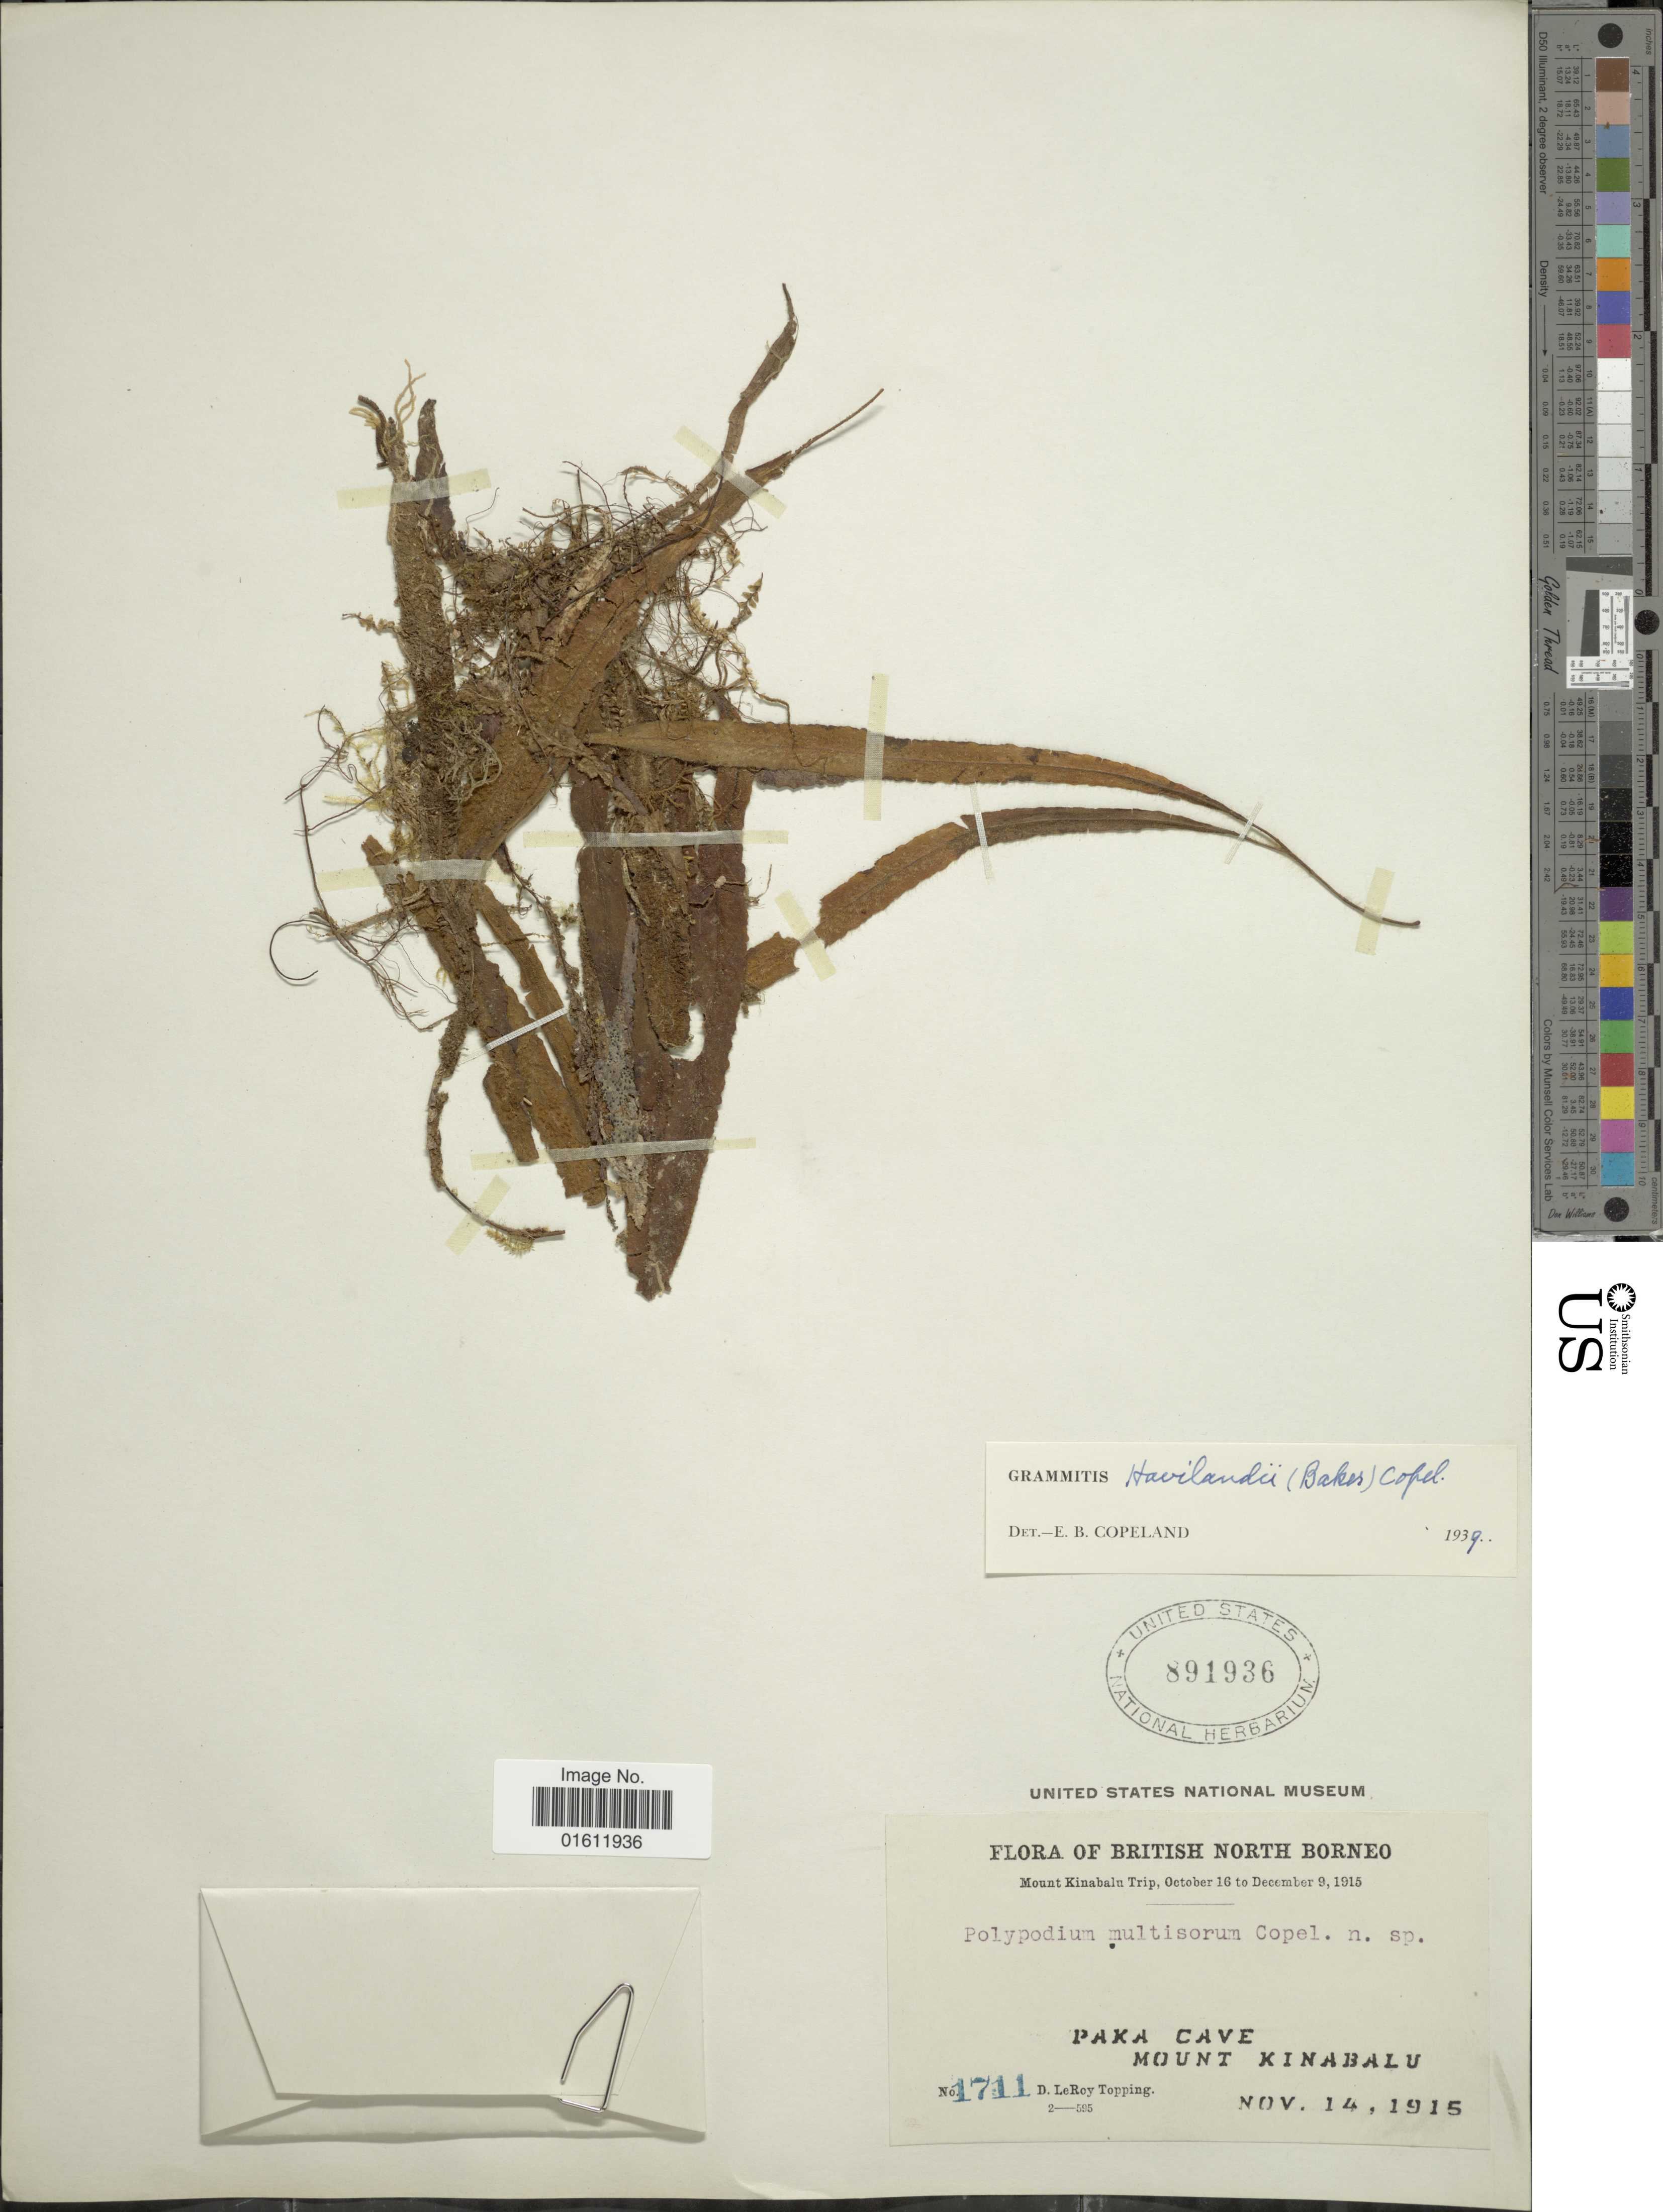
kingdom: Plantae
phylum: Tracheophyta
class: Polypodiopsida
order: Polypodiales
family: Polypodiaceae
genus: Radiogrammitis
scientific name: Radiogrammitis havilandii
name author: (Baker) Parris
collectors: D. L. Topping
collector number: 1711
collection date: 1915-11-14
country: Malaysia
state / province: Sabah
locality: British North Borneo, Paka Cave, Mount Kinabalu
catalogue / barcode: US 891936